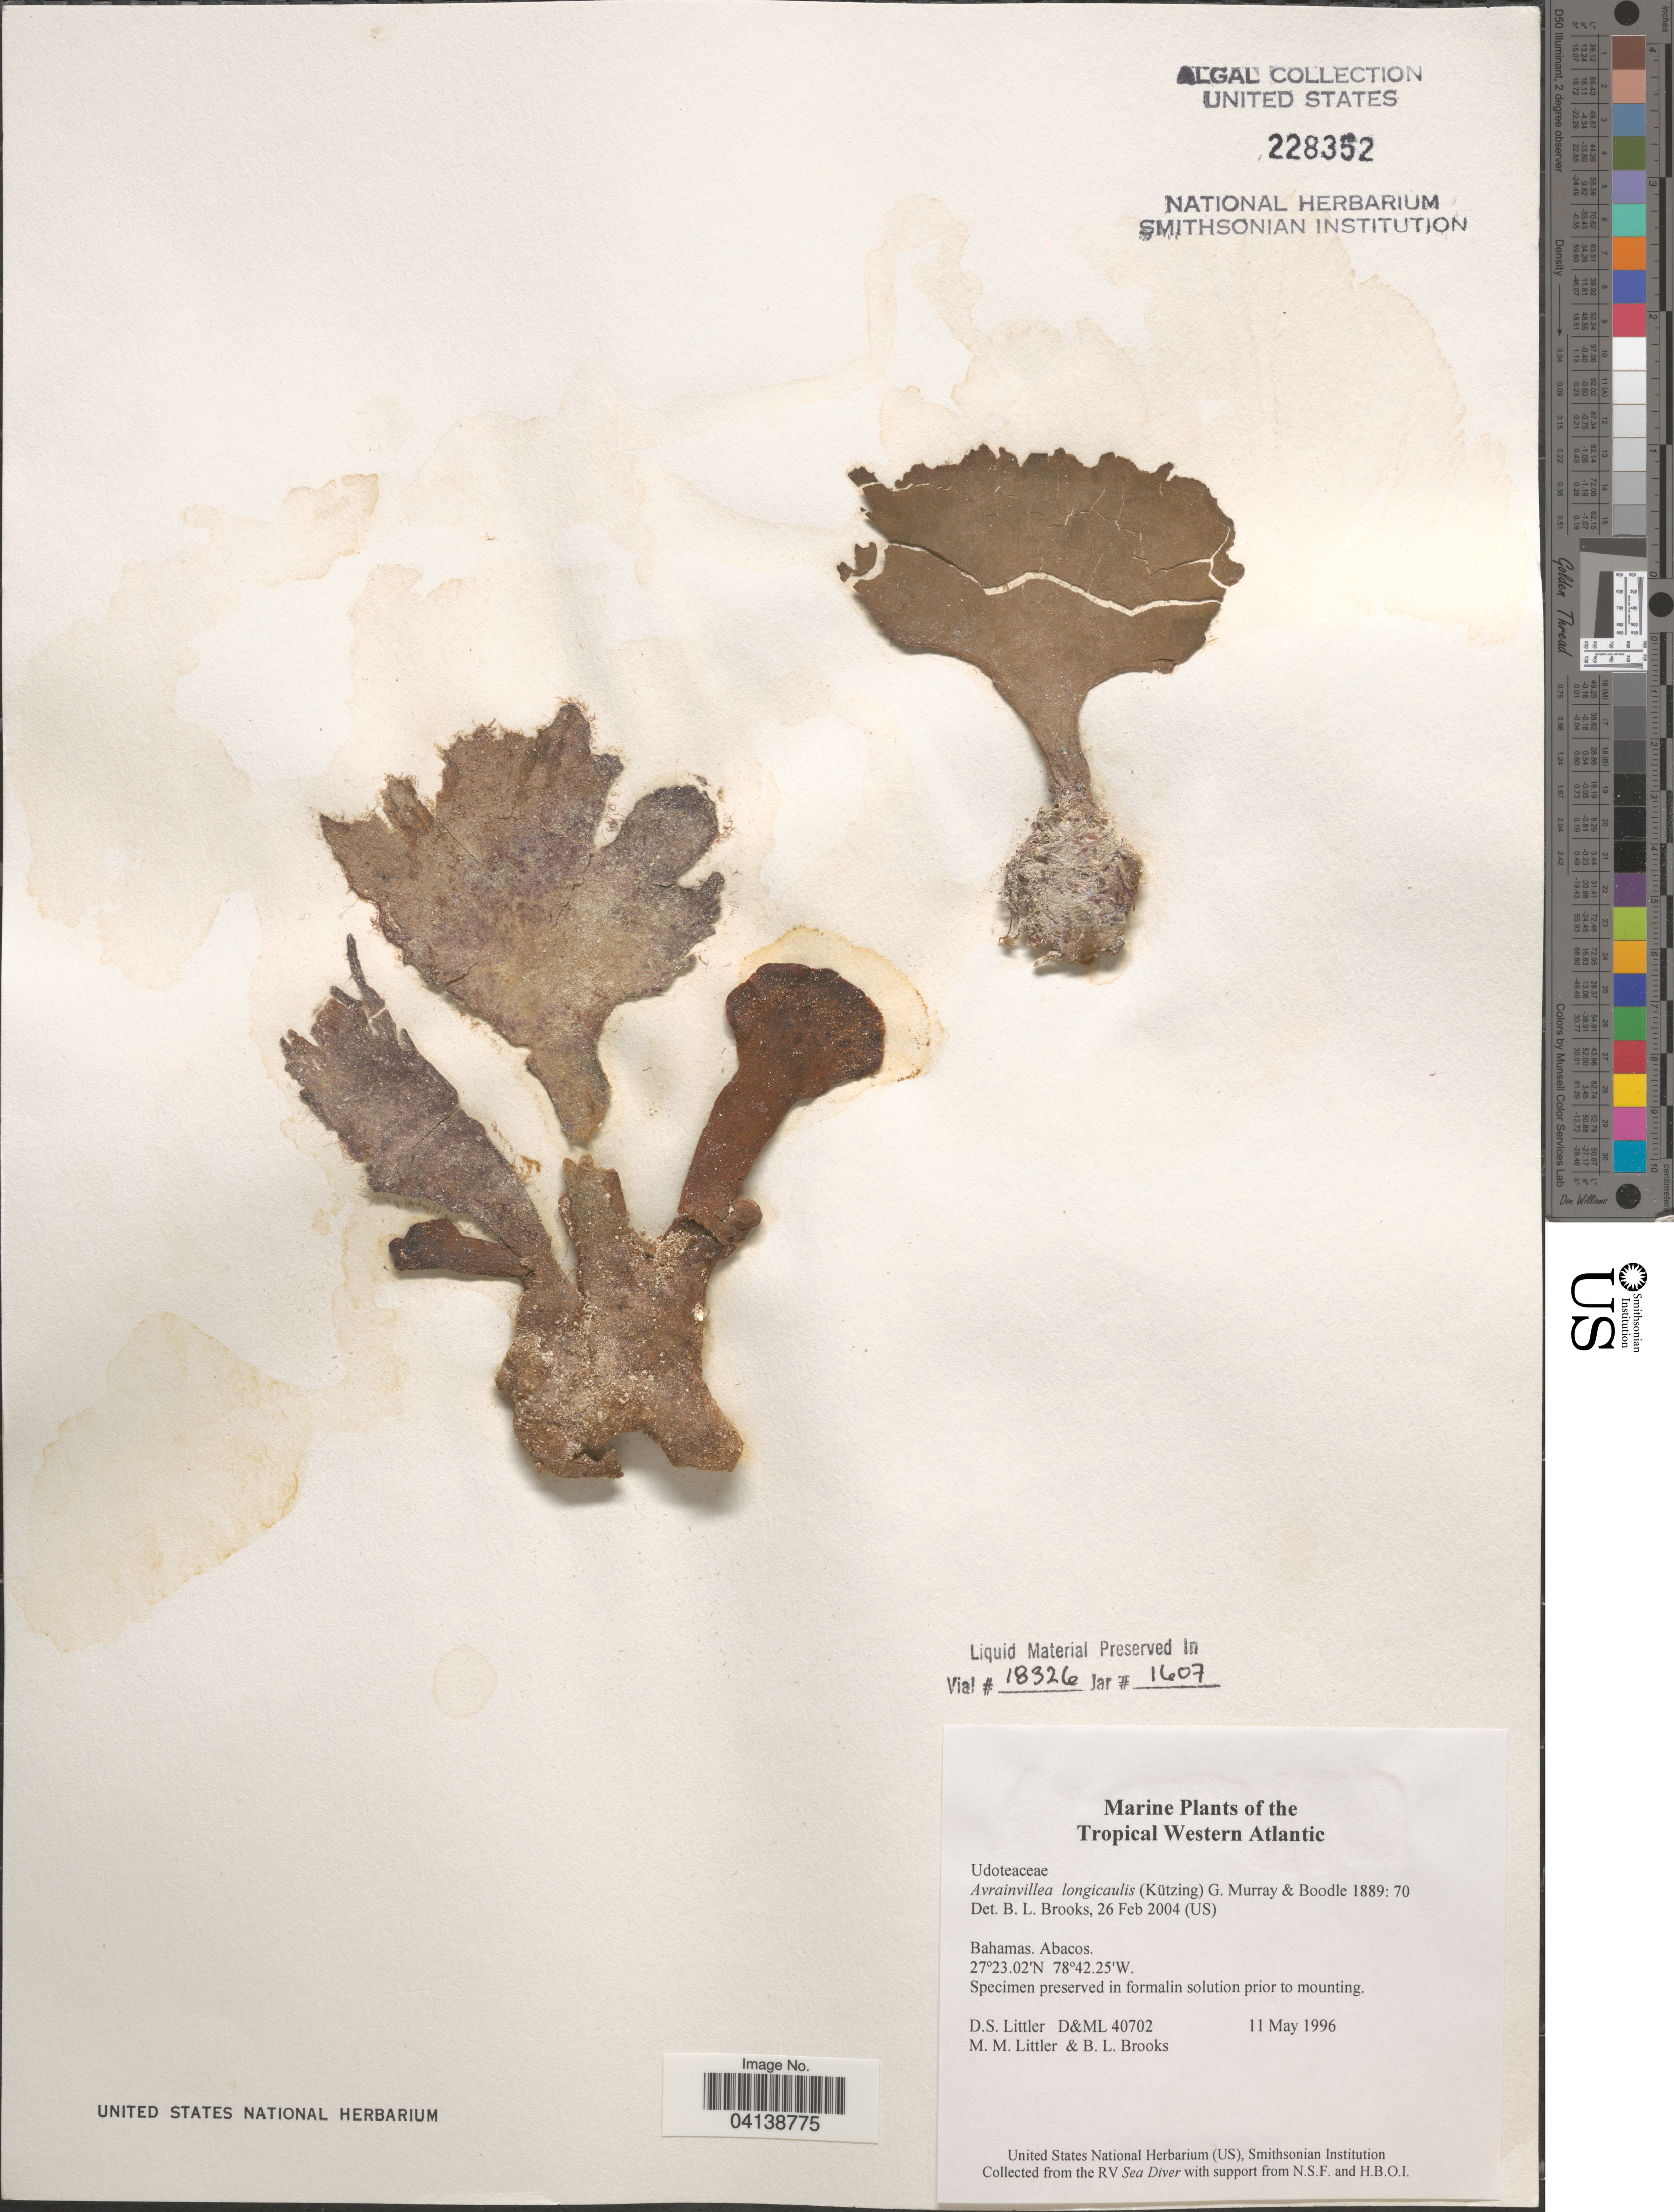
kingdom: Plantae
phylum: Chlorophyta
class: Ulvophyceae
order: Bryopsidales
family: Dichotomosiphonaceae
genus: Avrainvillea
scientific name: Avrainvillea longicaulis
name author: (Kütz.) G. Murray & Boodle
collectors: D. S. Littler & B. Brooks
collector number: D&ML40702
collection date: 1996-05-11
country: Bahamas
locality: The Tropical Western Atlantic. Abacos.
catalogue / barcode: US 228352